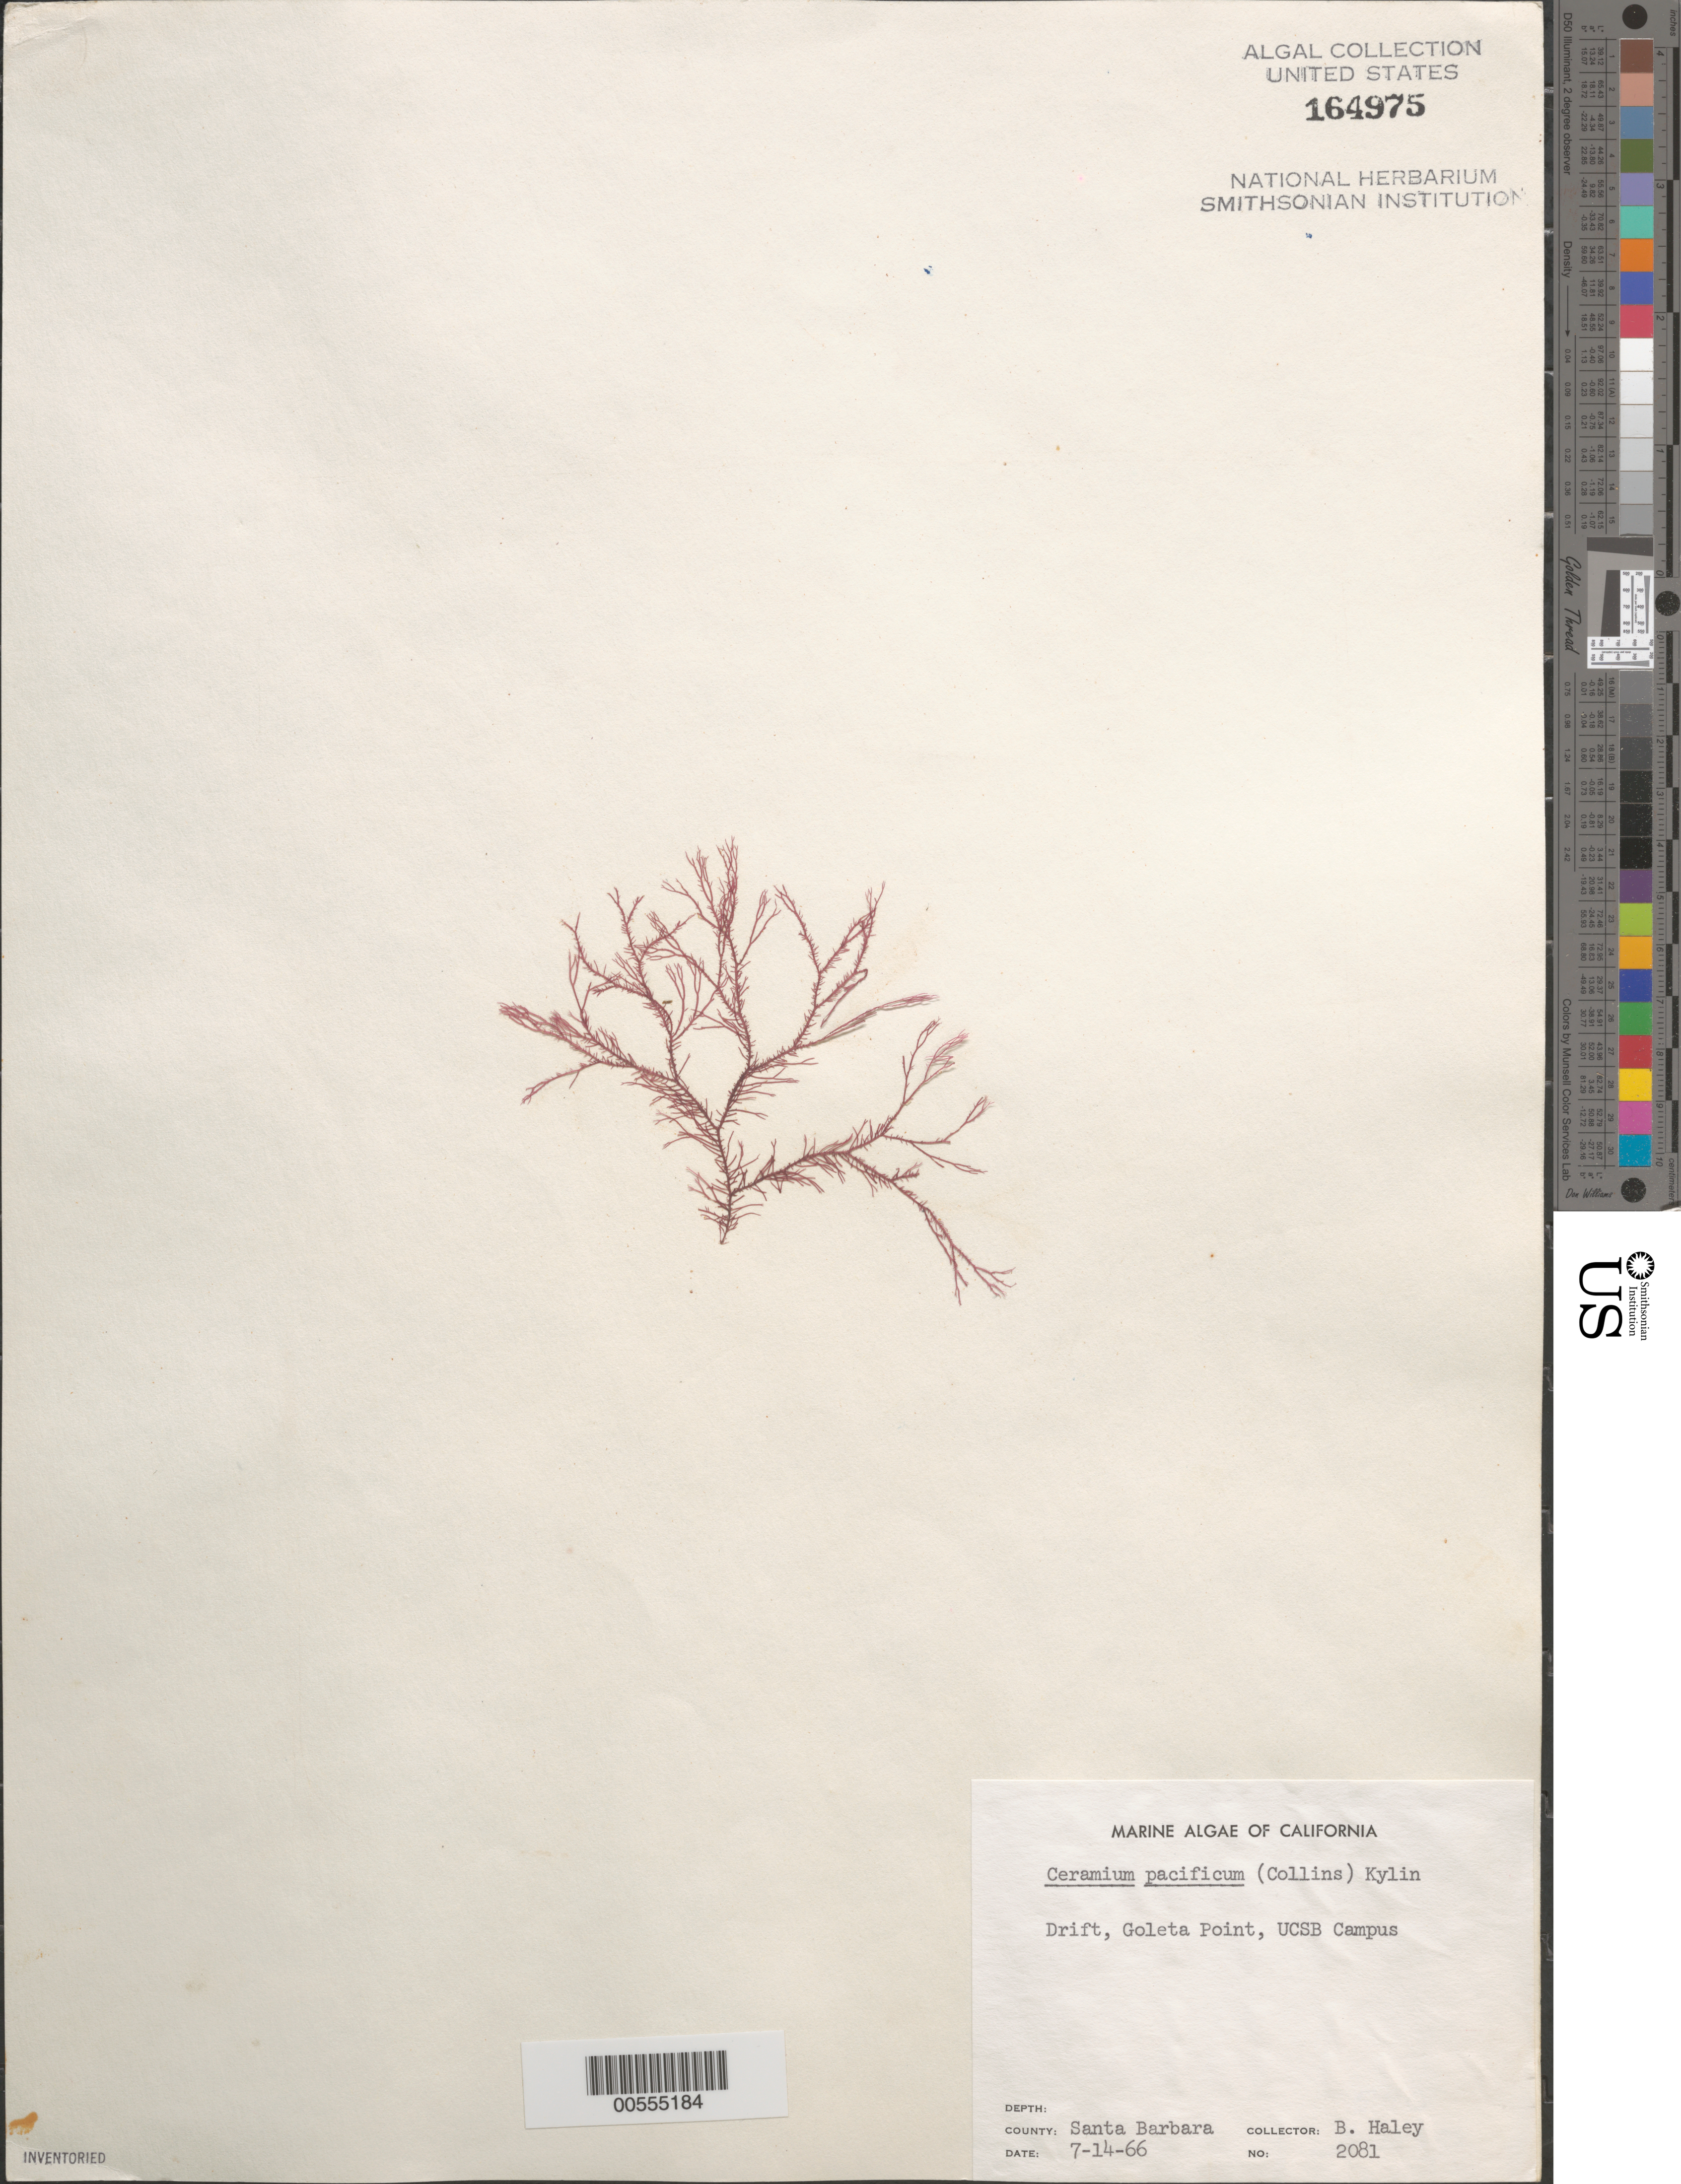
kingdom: Plantae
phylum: Rhodophyta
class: Florideophyceae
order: Ceramiales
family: Ceramiaceae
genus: Ceramium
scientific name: Ceramium pacificum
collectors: B. Haley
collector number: Neushul 2081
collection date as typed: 14 Jul 1966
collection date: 1966-07-14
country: United States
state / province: California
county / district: Santa Barbara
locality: Goleta Point, University of California Santa Barbara campus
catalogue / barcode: US 164975